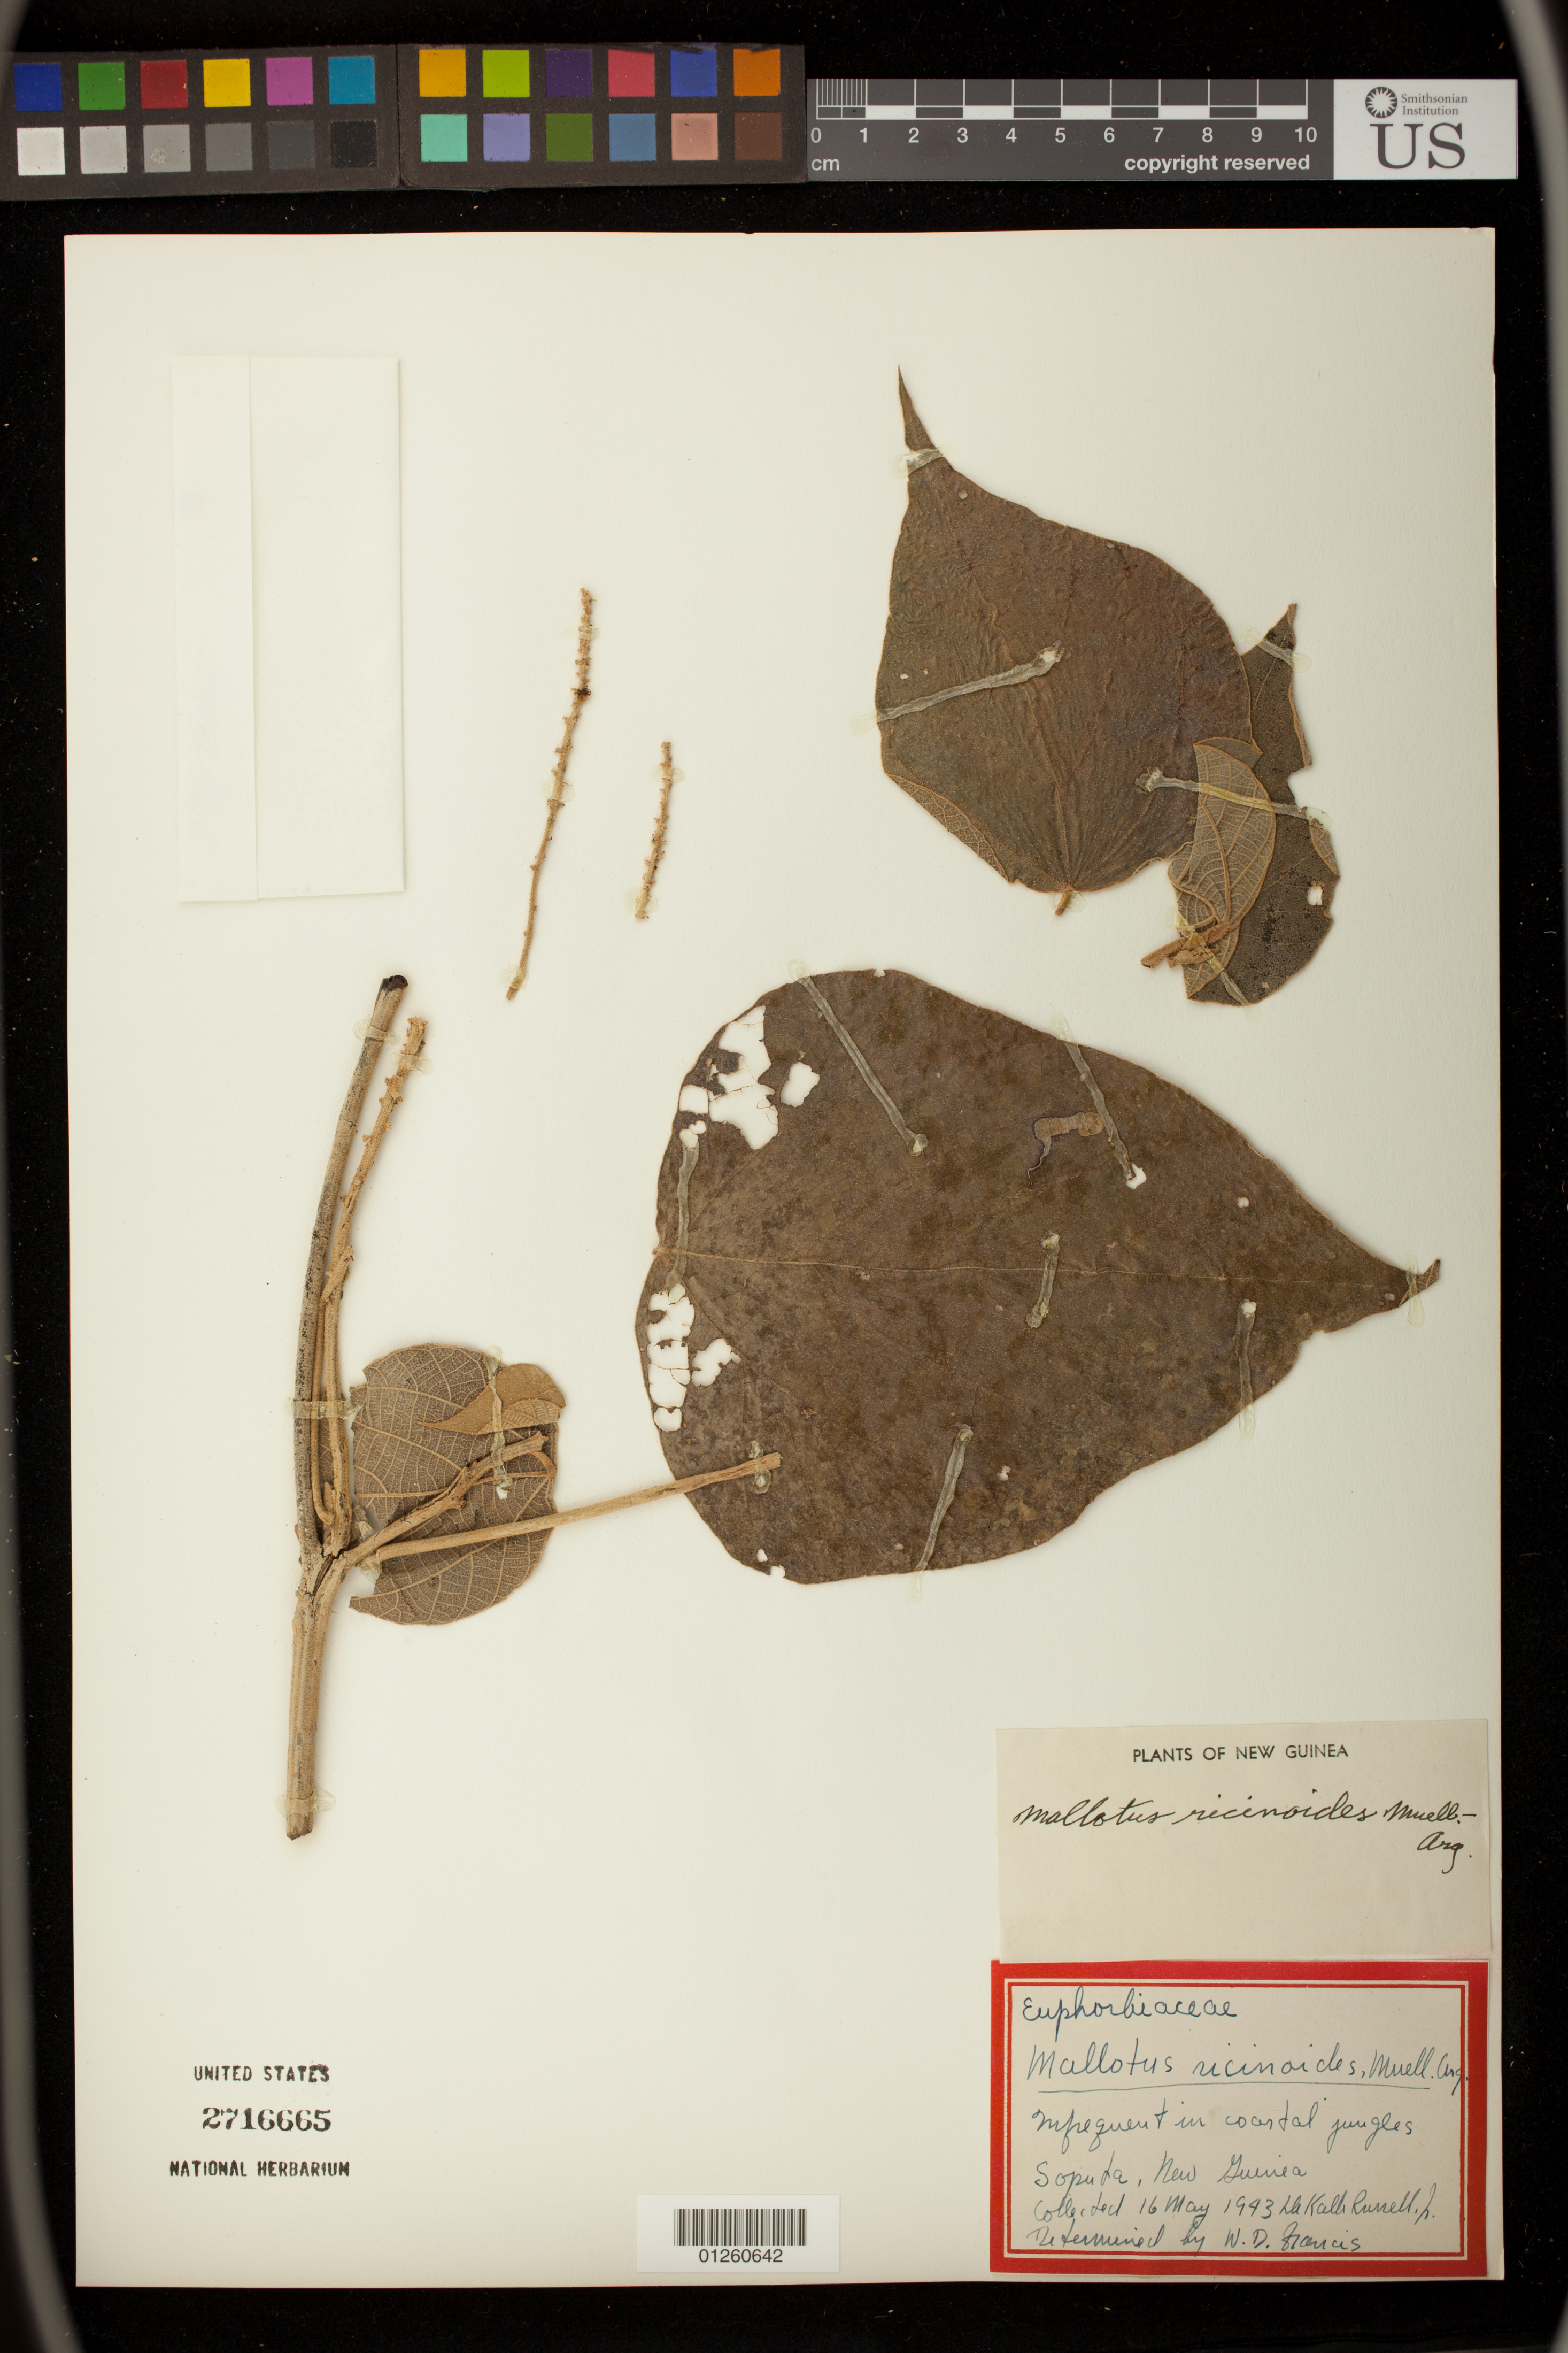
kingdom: Plantae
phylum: Tracheophyta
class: Magnoliopsida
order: Malpighiales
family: Euphorbiaceae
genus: Mallotus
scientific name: Mallotus mollissimus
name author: (Geiseler) Airy Shaw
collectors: D. K. Russell Jr.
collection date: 1943-05-16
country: Papua New Guinea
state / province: Northern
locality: Soputa, New Guinea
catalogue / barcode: US 2716665